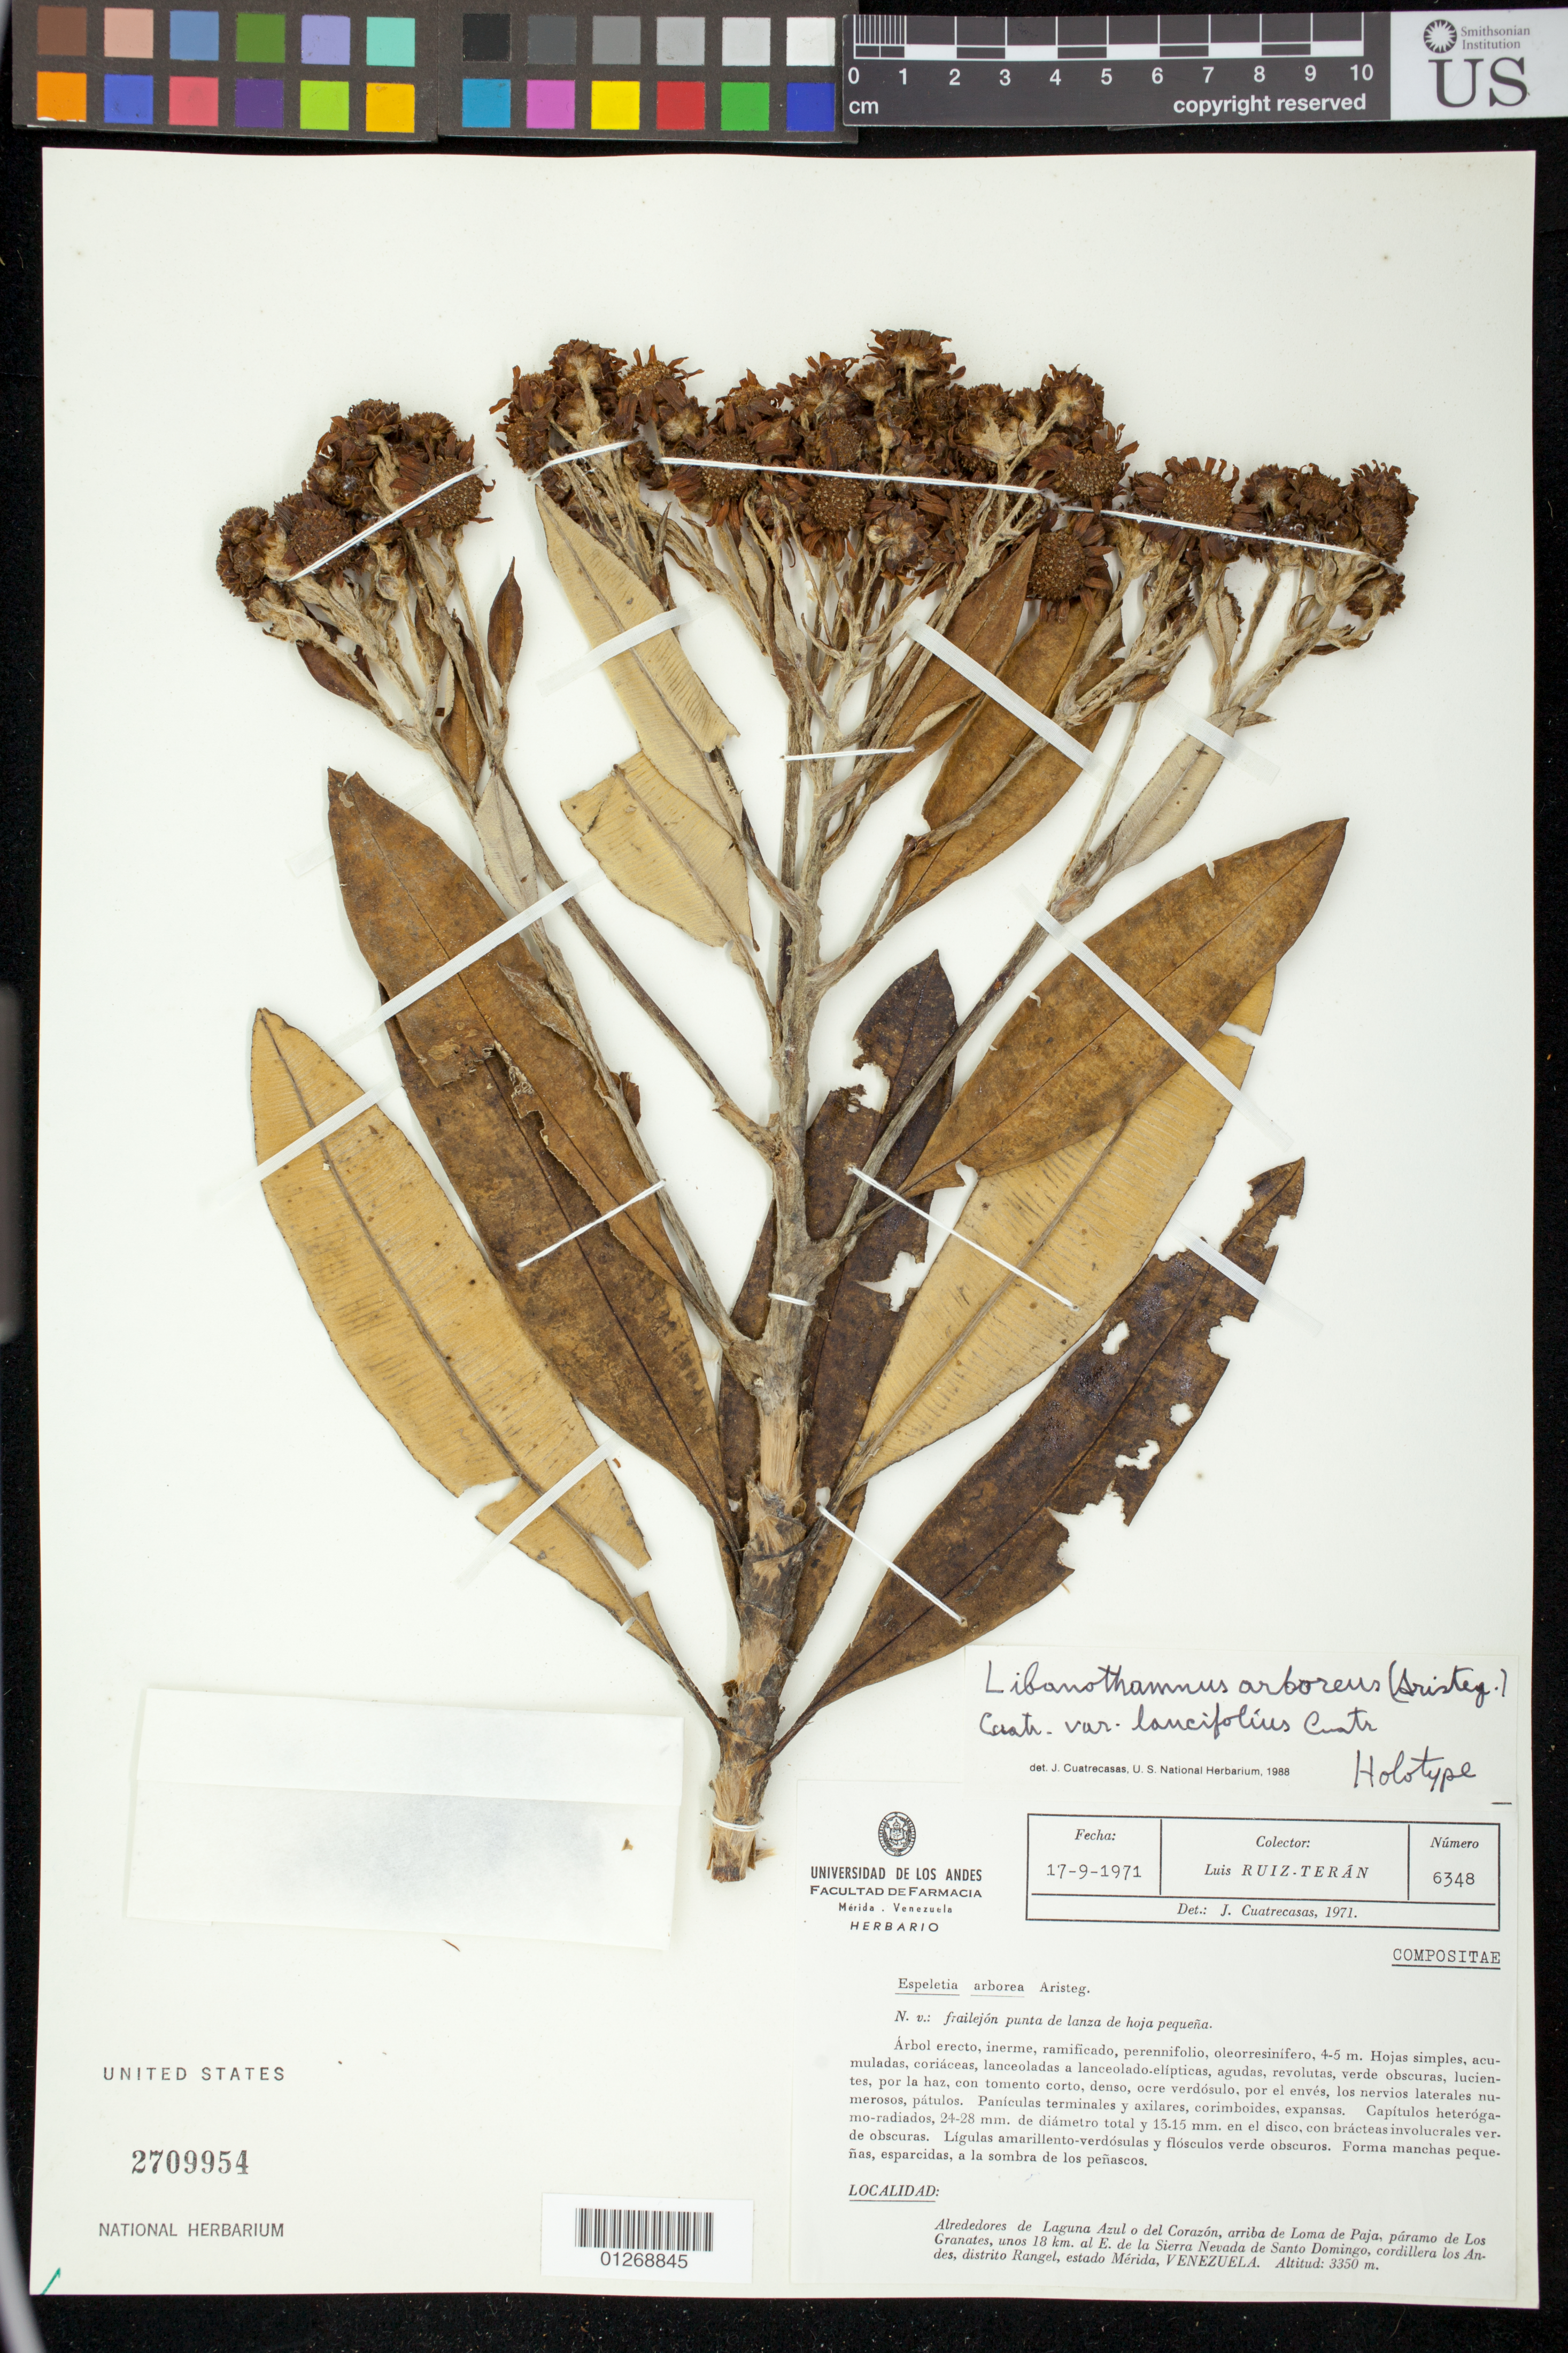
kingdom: Plantae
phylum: Tracheophyta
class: Magnoliopsida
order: Asterales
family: Asteraceae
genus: Libanothamnus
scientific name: Libanothamnus arboreus var. lancifolius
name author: Cuatrec.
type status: Holotype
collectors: L. E. Ruíz-Terán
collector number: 6348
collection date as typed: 17-9-1971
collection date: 1971-09-17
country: Venezuela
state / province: Mérida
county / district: Rangel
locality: Alrededores de Laguna Azul o del Corazón, arriba de Loma de Paja, páramo de Los Granates, unos 18 km al E de la Sierra Nevada de Santo Domingo, cordillera los Andes.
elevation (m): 3350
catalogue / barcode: US 2709954